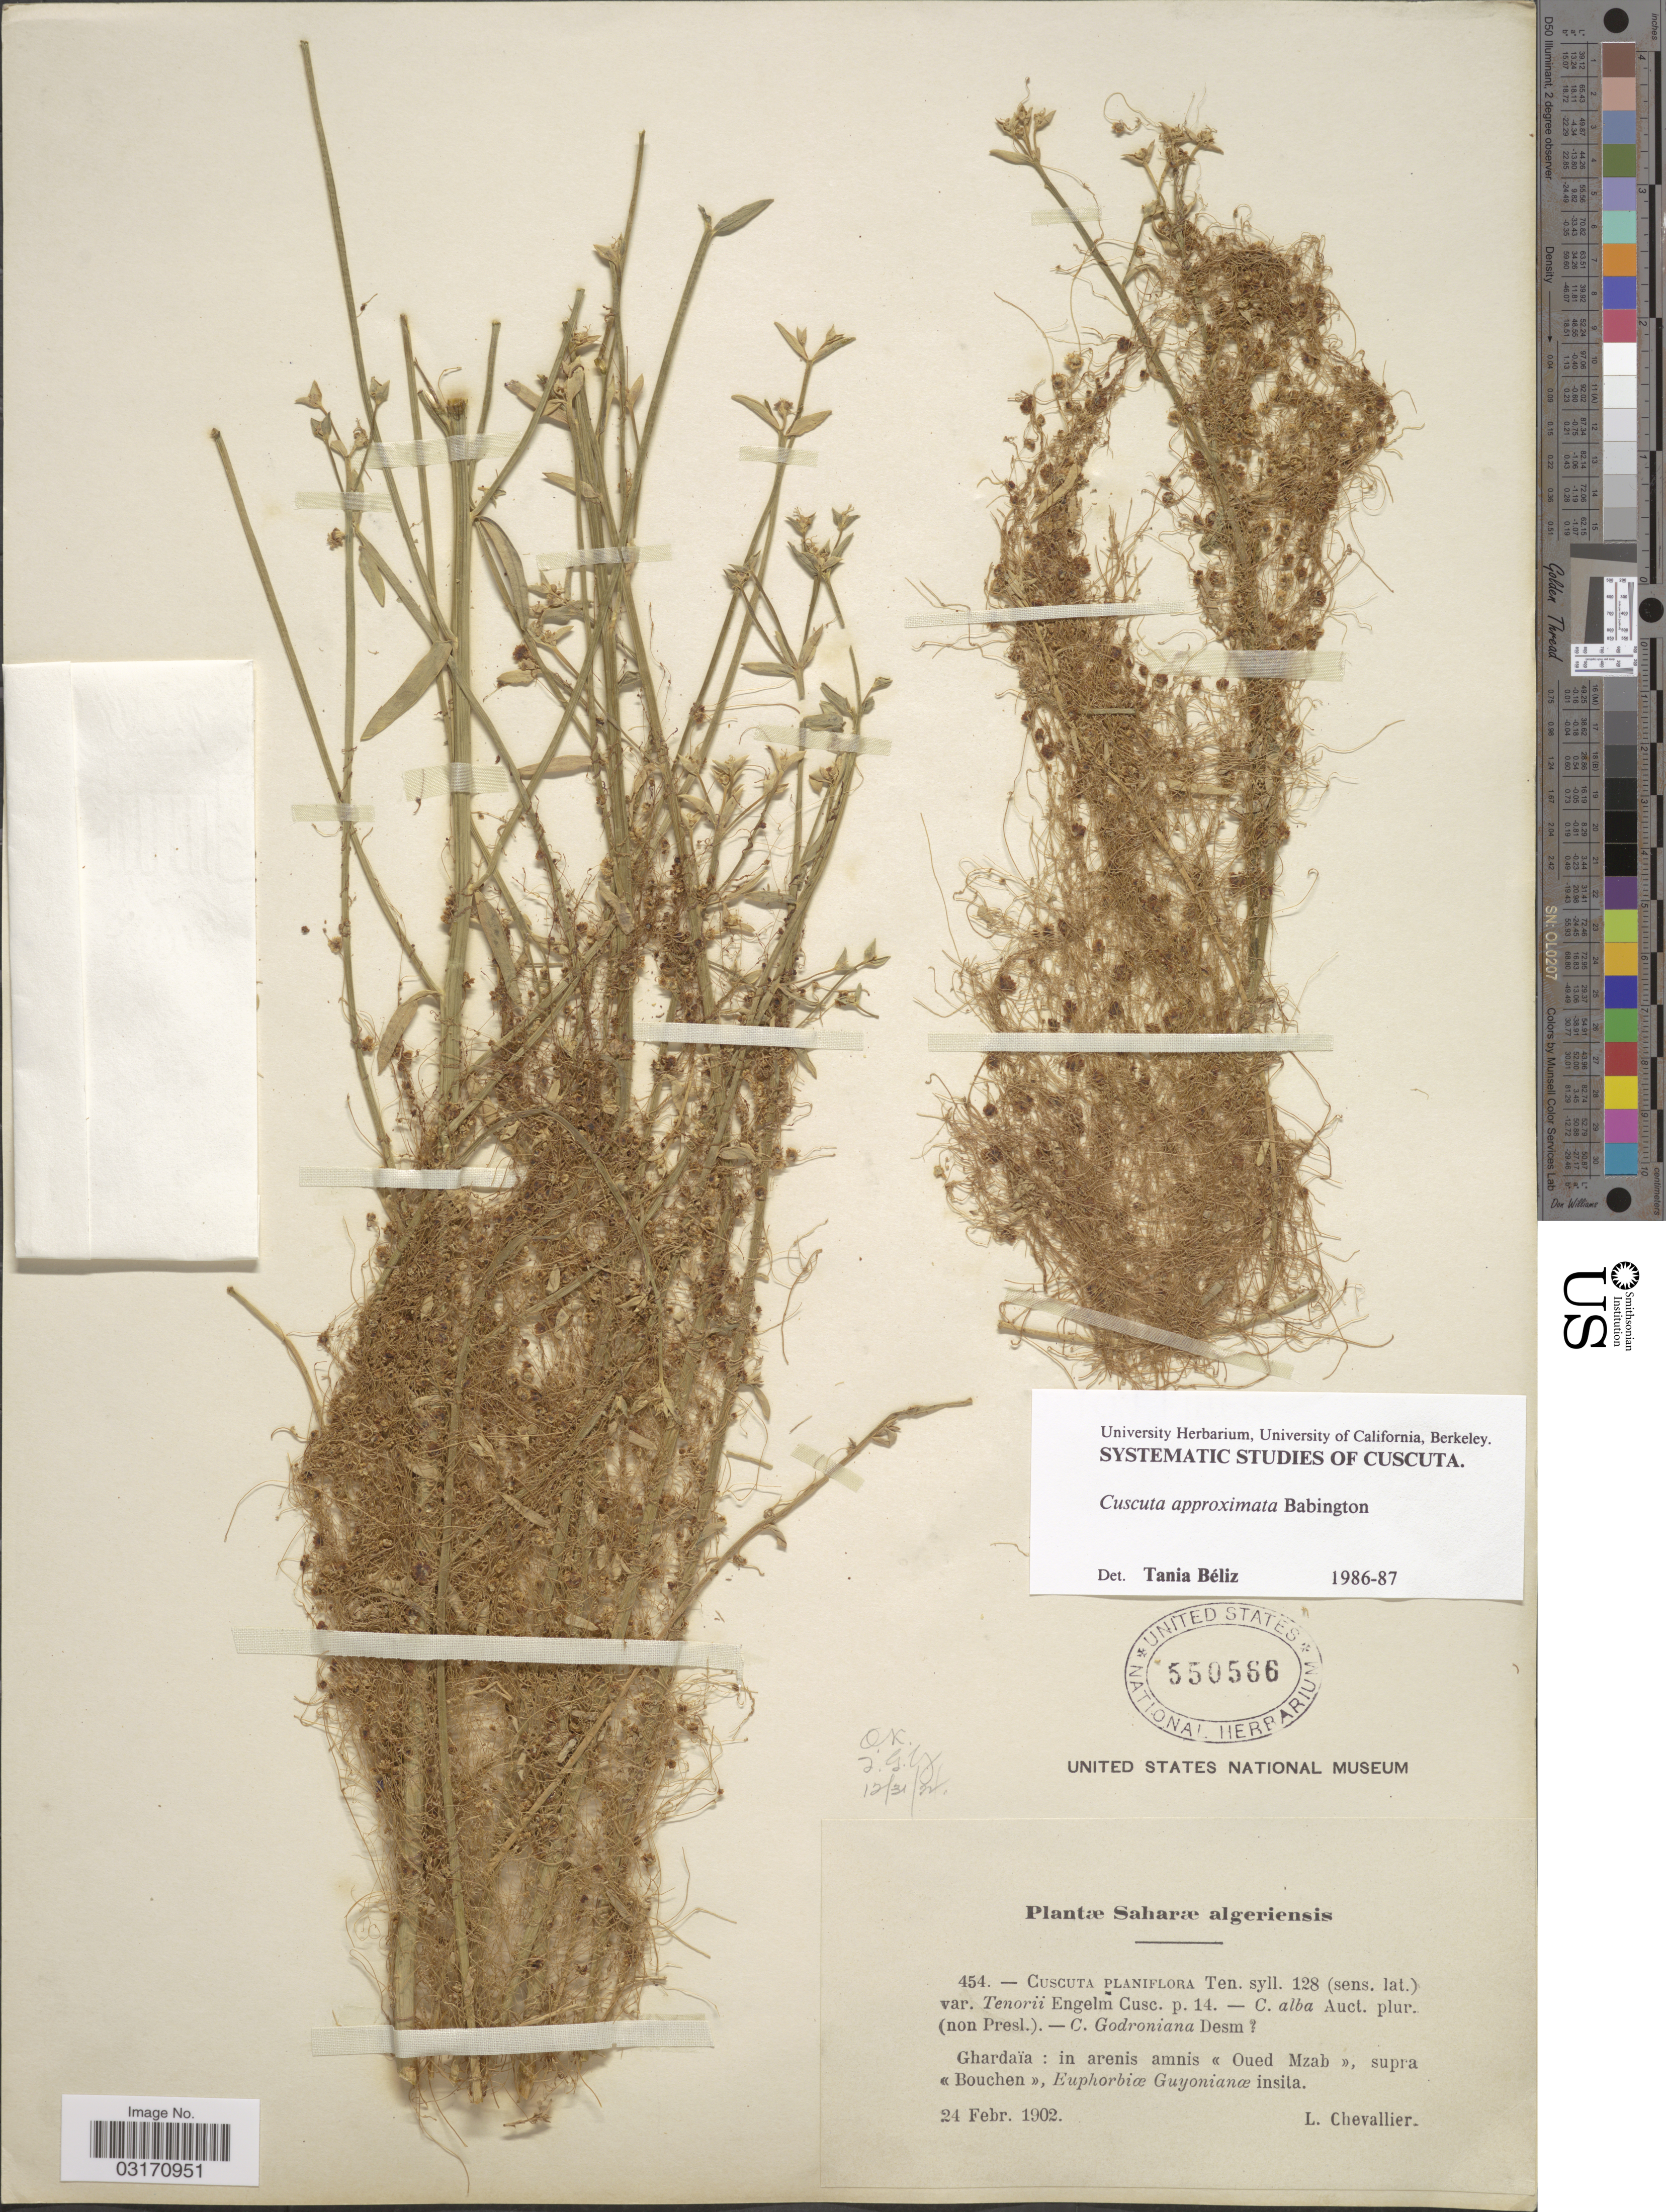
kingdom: Plantae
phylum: Tracheophyta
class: Magnoliopsida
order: Solanales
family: Convolvulaceae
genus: Cuscuta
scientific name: Cuscuta approximata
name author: Bab.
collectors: L. Chevallier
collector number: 454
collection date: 1902-02-24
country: Algeria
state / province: Ghardaïa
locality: Saharæ algeriensis, in arenis amnis <<Oued Mzab>>, supra <<Bouchen>>.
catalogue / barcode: US 550566